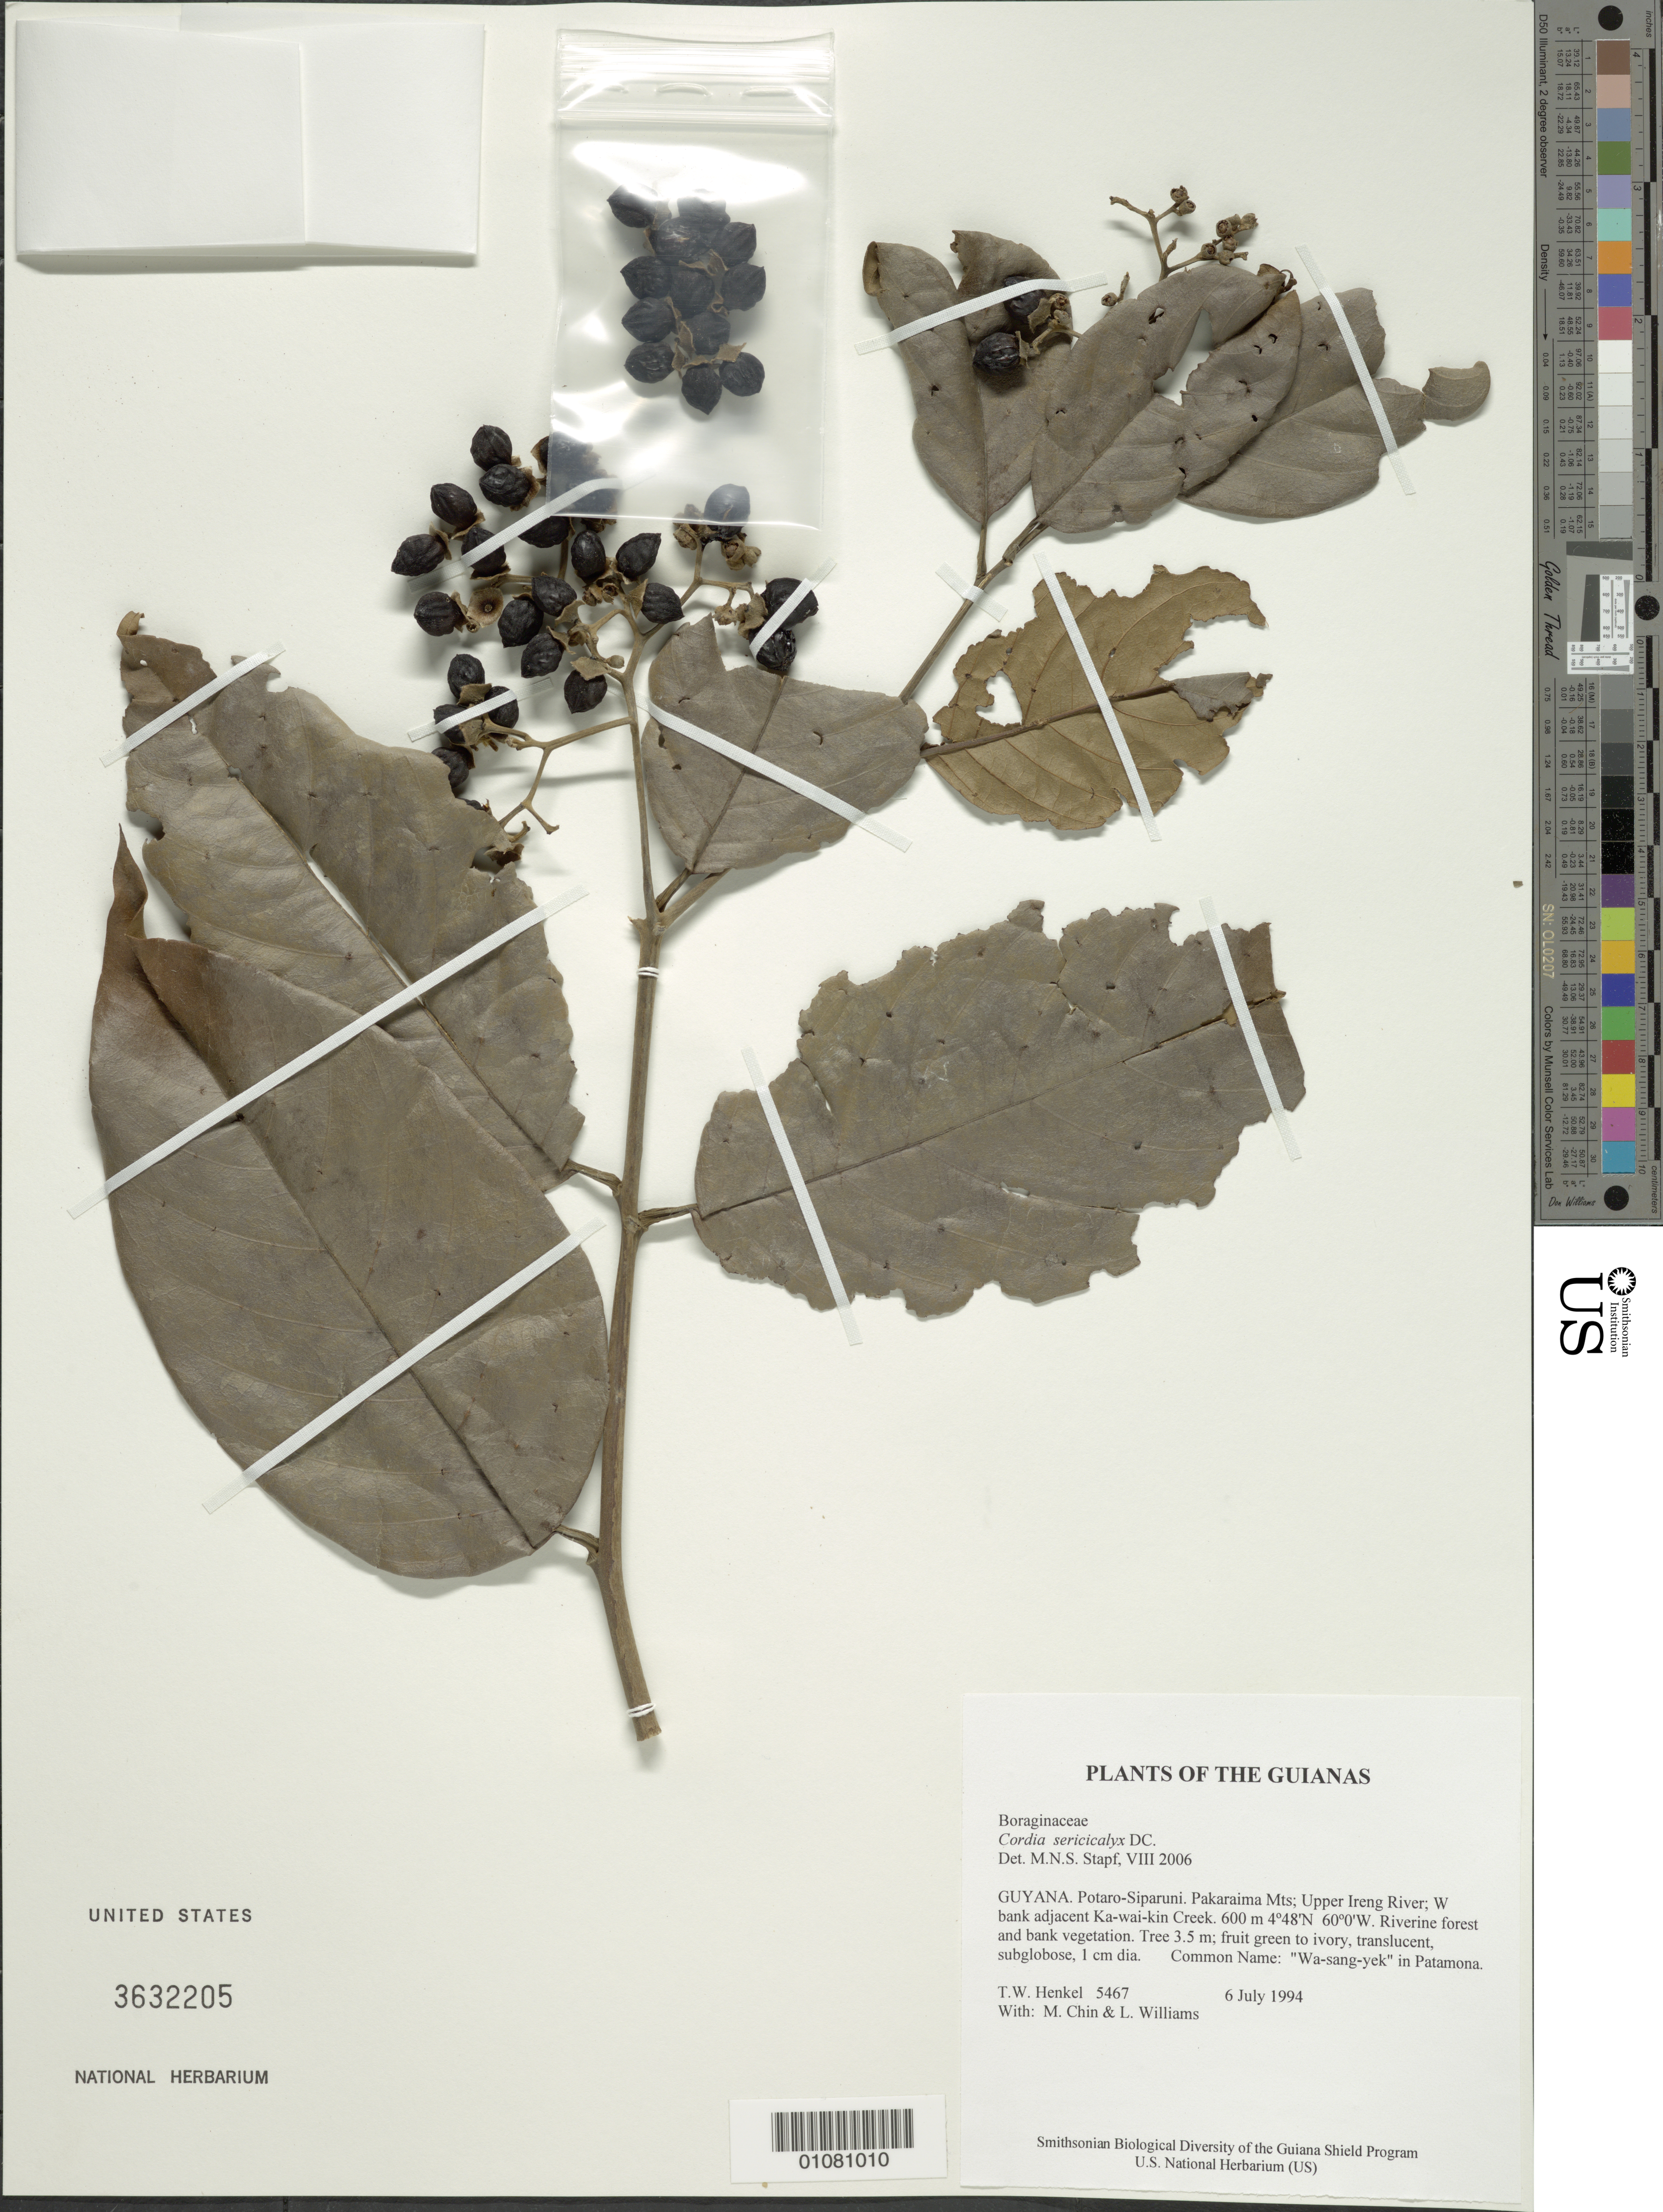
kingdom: Plantae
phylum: Tracheophyta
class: Magnoliopsida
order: Boraginales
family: Cordiaceae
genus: Cordia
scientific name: Cordia sericicalyx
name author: DC.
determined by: Stapf, M. N. S.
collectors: T. Henkel, M. Chin & L. Williams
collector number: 5467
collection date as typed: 6 July 1994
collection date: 1994-07-06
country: Guyana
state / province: Potaro-Siparuni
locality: Pakaraima Mts; Upper Ireng River; W bank adjacent Ka-wai-kin Creek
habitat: Riverine forest and bank vegetation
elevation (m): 600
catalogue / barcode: US 3632205